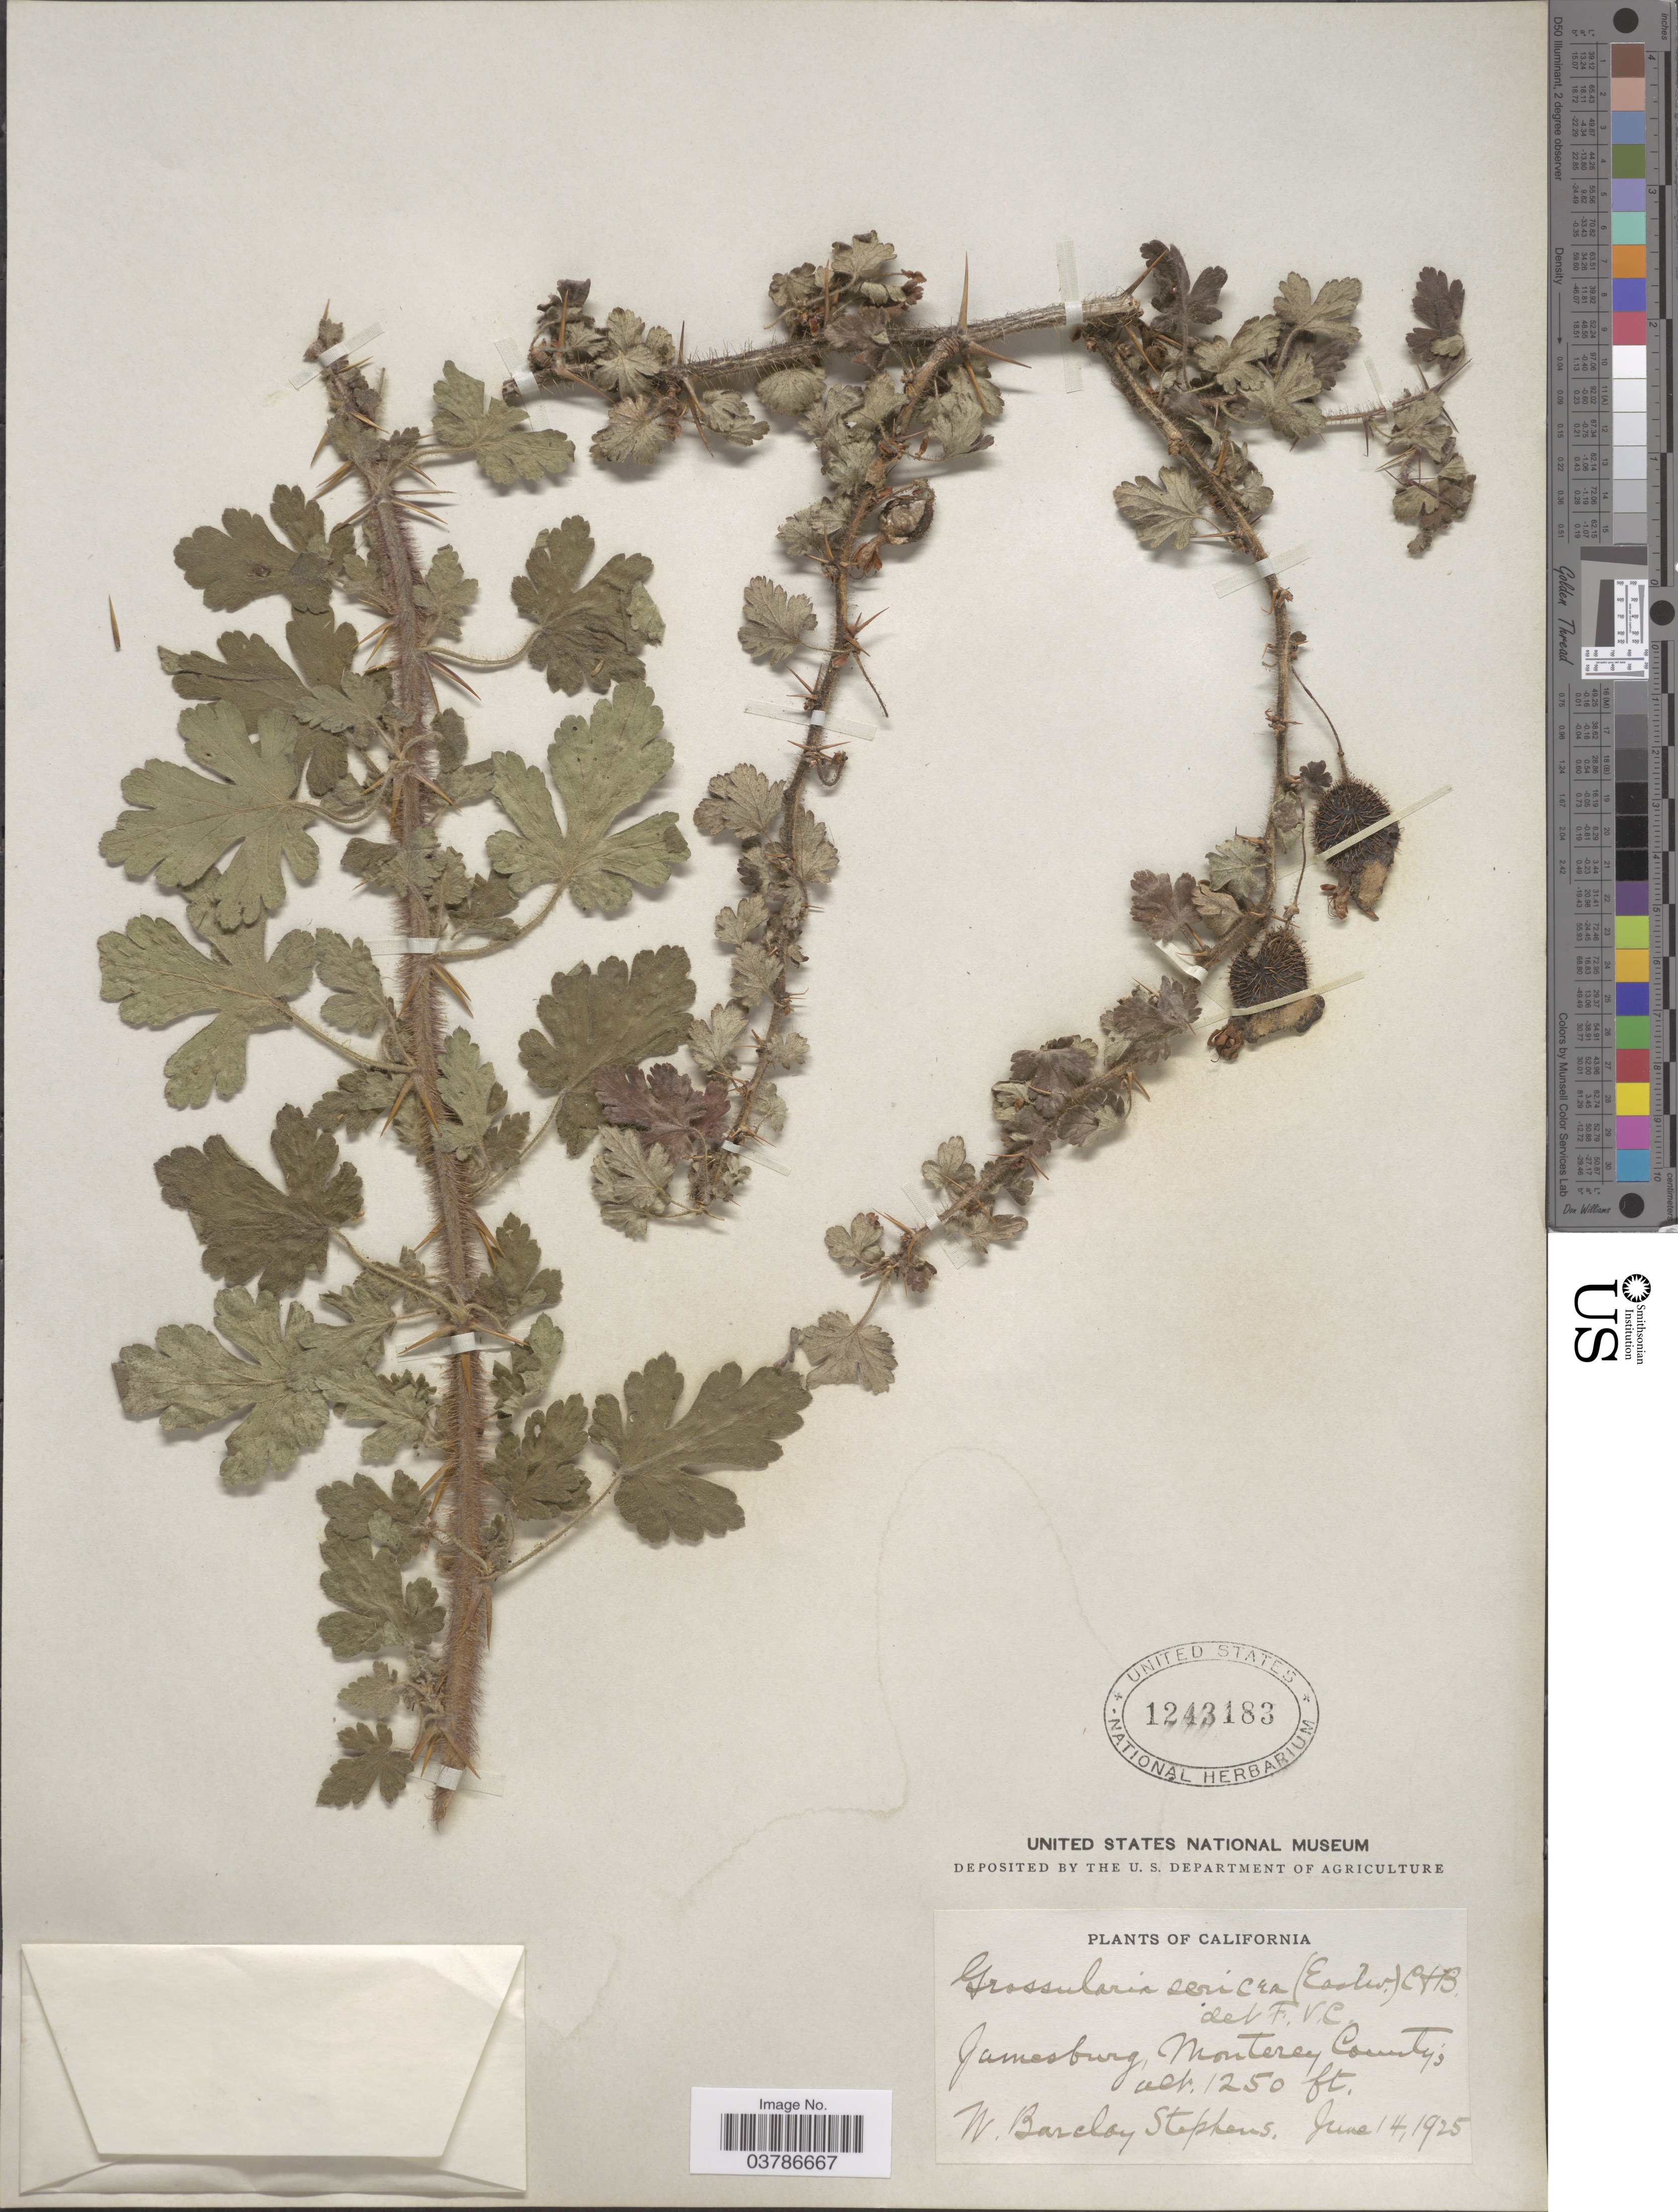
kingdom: Plantae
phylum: Tracheophyta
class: Magnoliopsida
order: Saxifragales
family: Grossulariaceae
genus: Ribes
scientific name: Ribes sericeum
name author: Eastw.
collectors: W. Stephens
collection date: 1925-06-14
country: United States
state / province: California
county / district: Monterey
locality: Jamesburg, Monterey County.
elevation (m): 381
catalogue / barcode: US 1243183